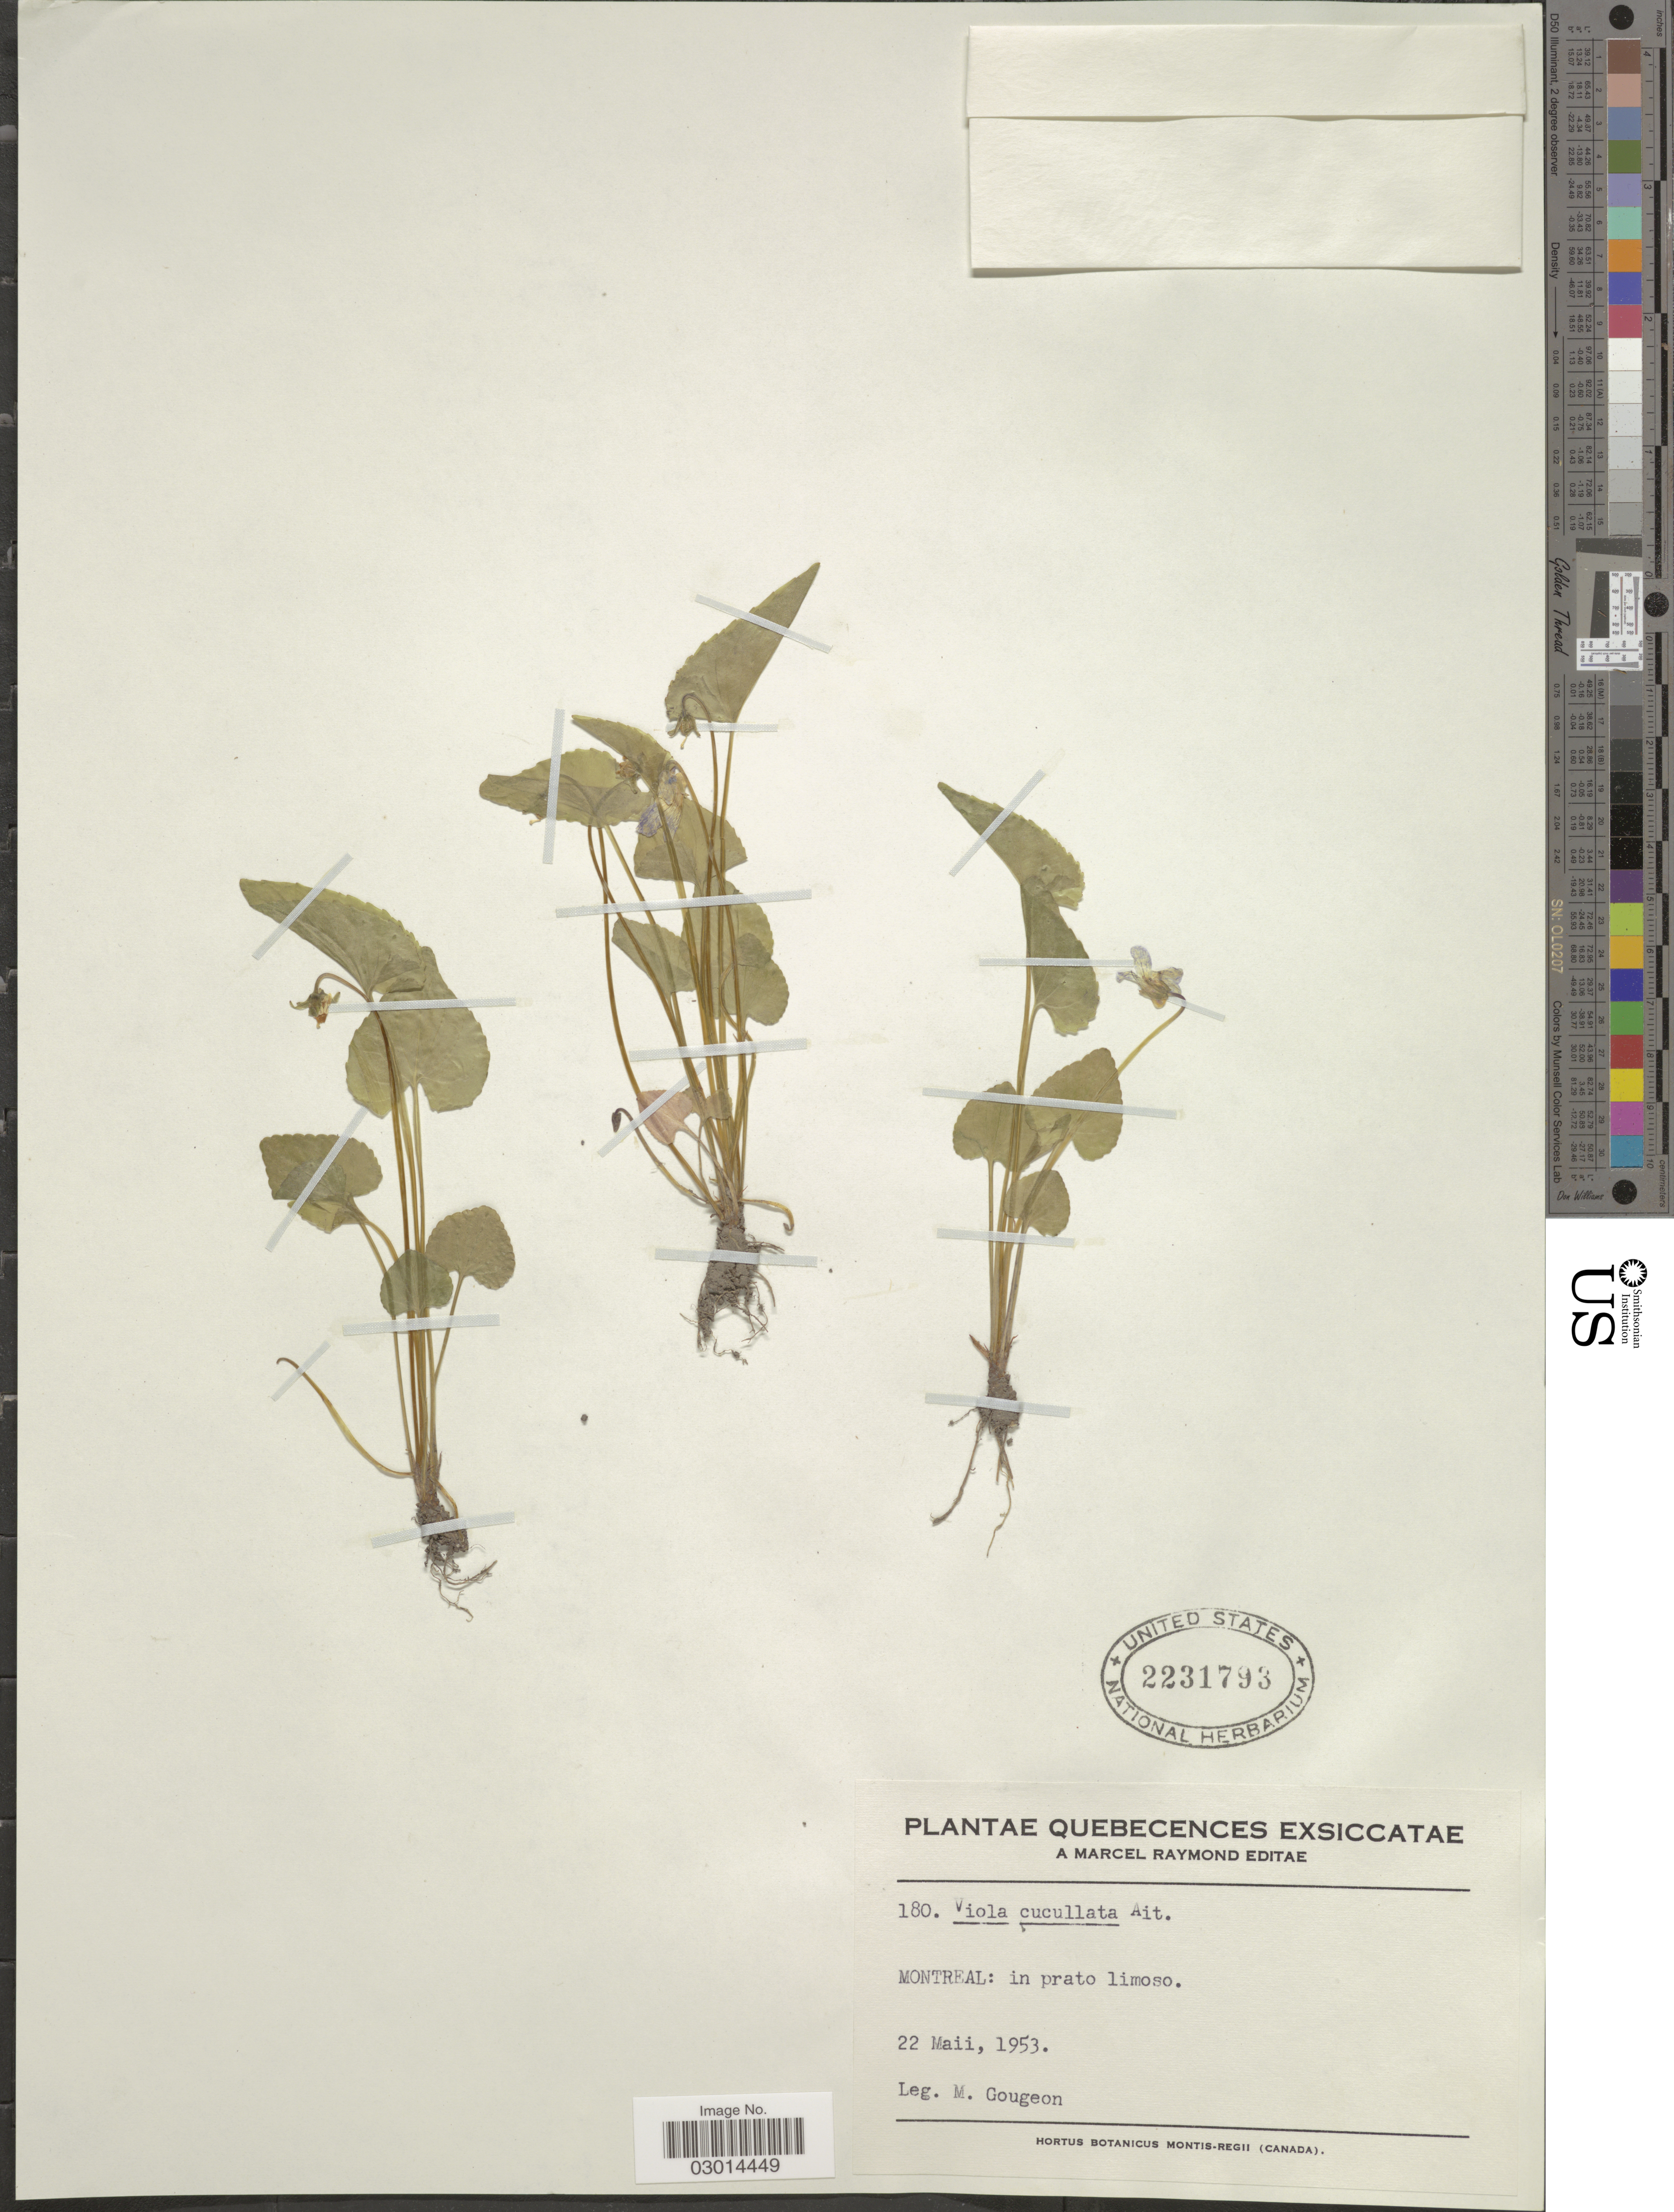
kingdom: Plantae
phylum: Tracheophyta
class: Magnoliopsida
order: Malpighiales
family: Violaceae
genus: Viola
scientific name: Viola cucullata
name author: Aiton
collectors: M. Gougeon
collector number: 180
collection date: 1953-05-22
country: Canada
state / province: Quebec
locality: Montreal: in prato limoso.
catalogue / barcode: US 2231793